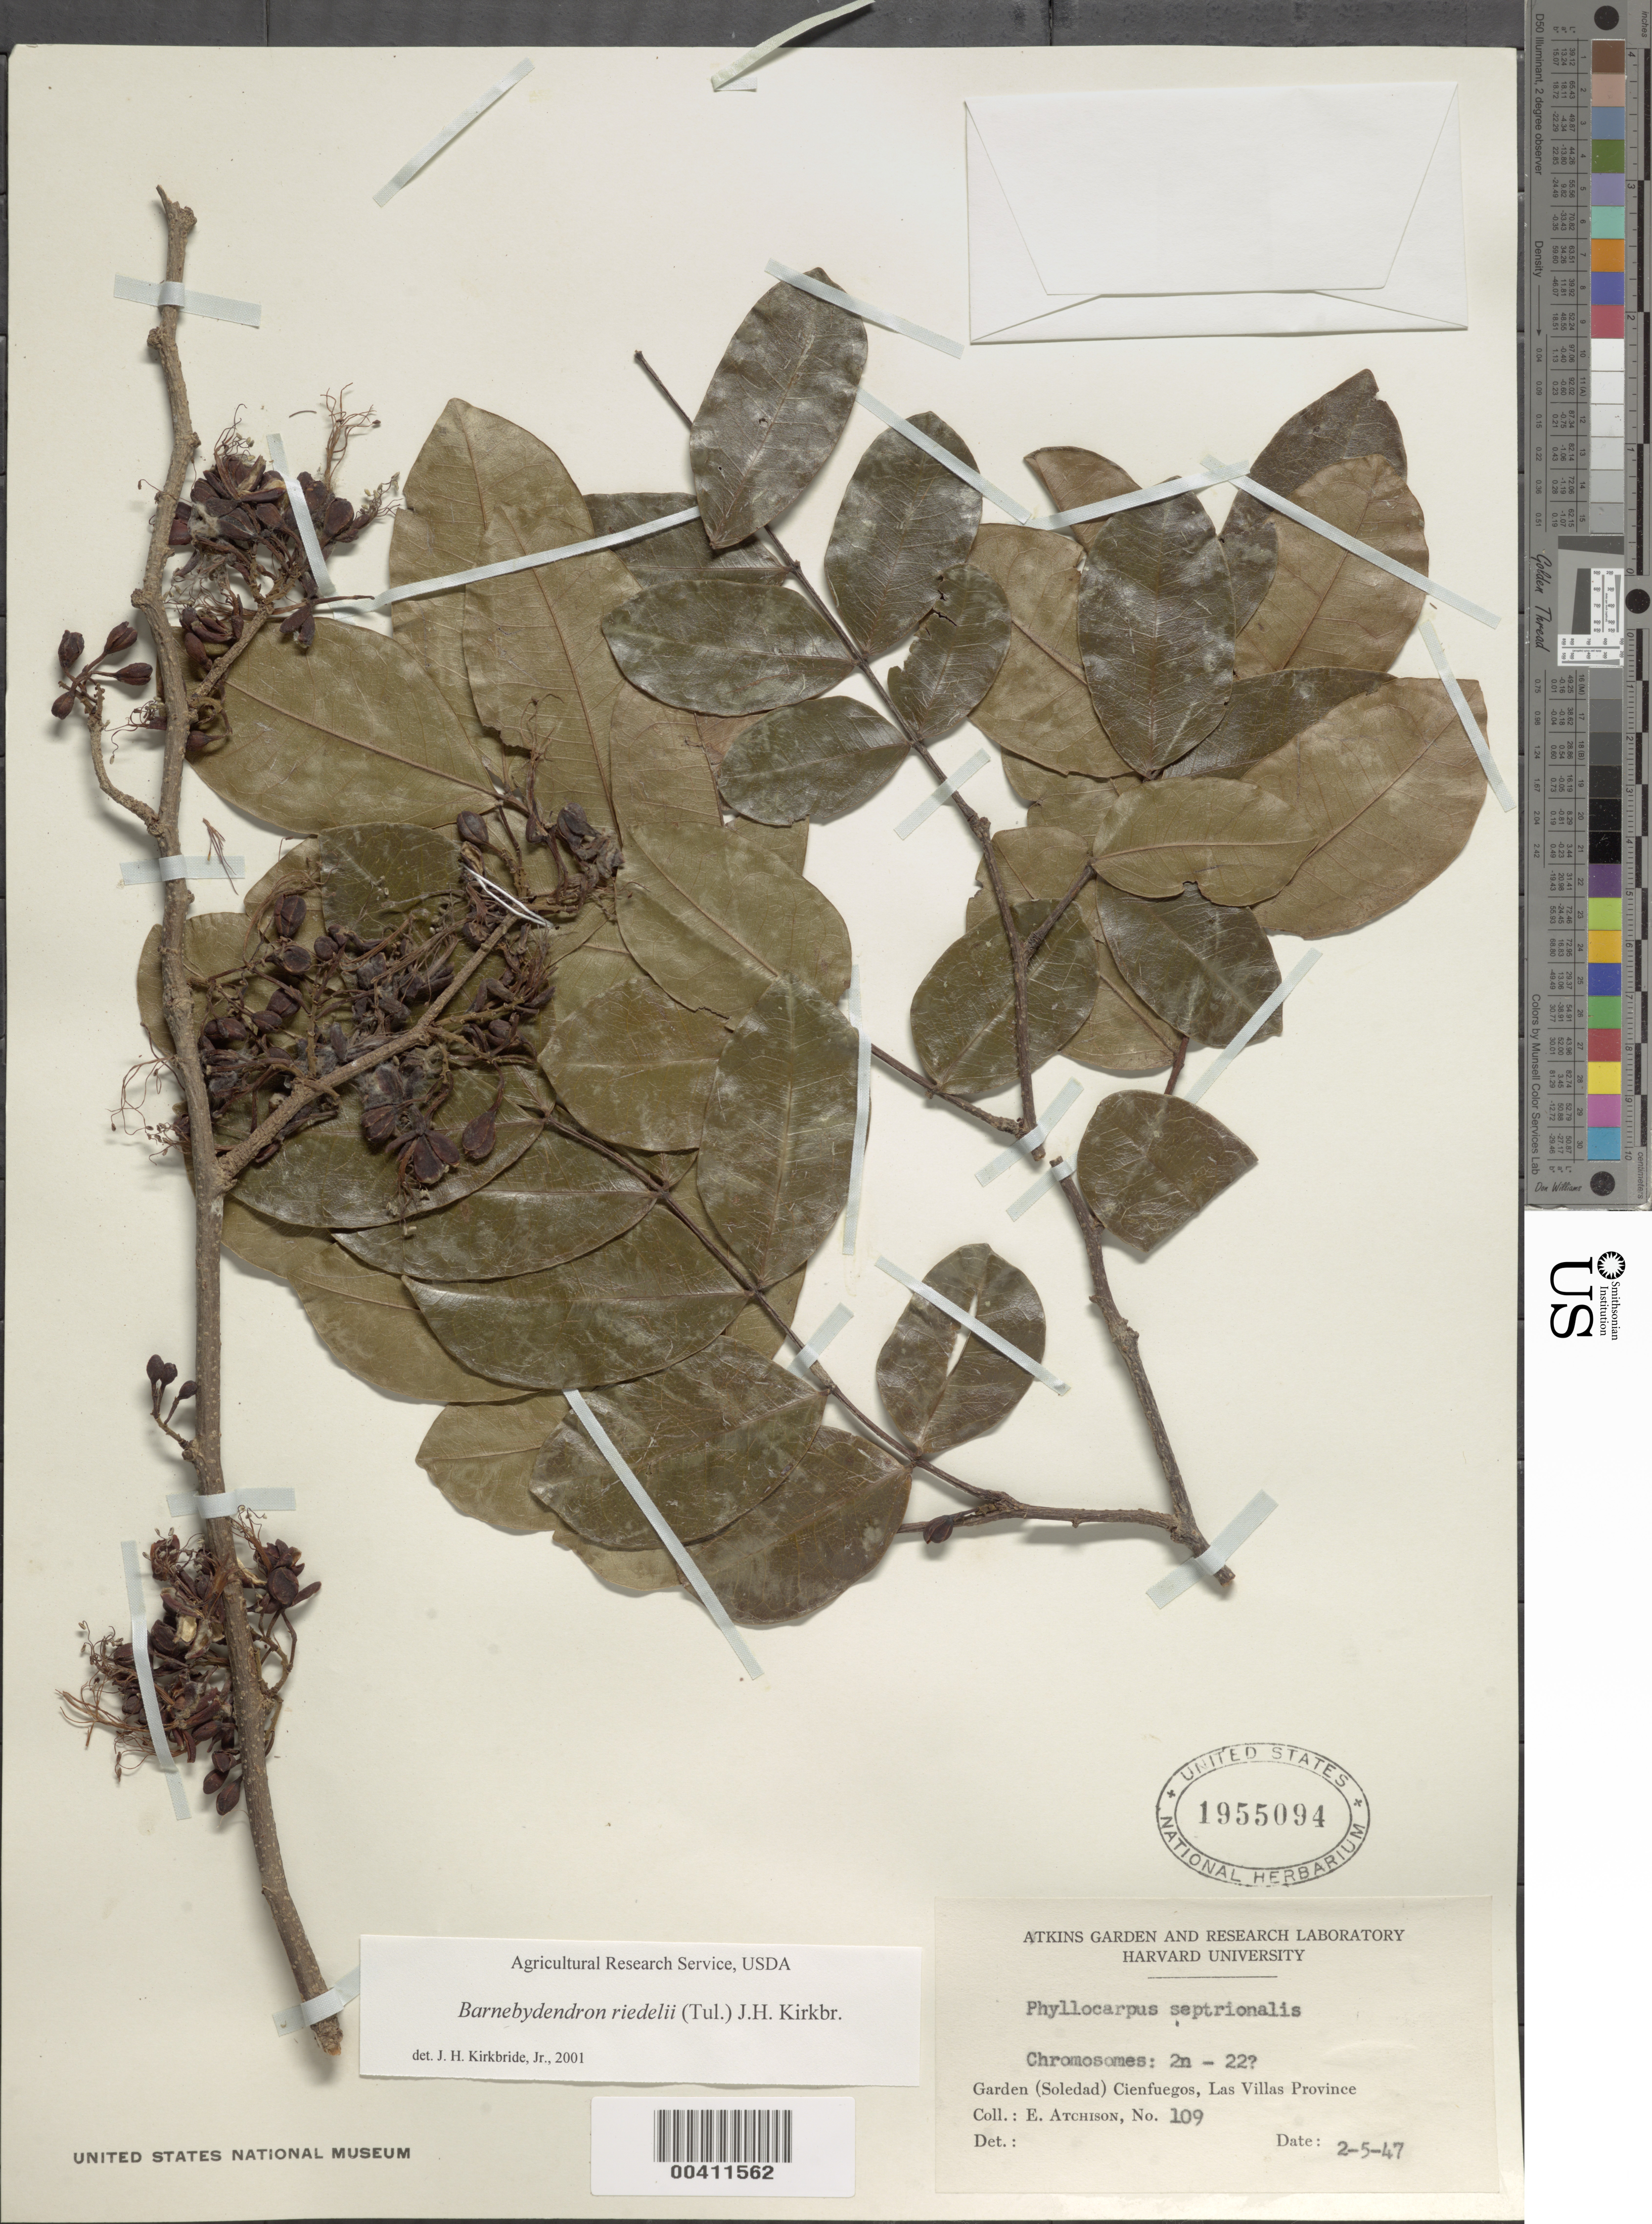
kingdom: Plantae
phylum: Tracheophyta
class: Magnoliopsida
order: Fabales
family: Fabaceae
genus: Barnebydendron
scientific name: Barnebydendron riedelii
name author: (Tul.) J.H. Kirkbr.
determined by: Kirkbride, J. H.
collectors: E. Atchison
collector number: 109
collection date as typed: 05 Feb 1947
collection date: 1947-02-05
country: Cuba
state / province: Las Villas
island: Greater Antilles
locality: Cienfuegos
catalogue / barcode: US 1955094